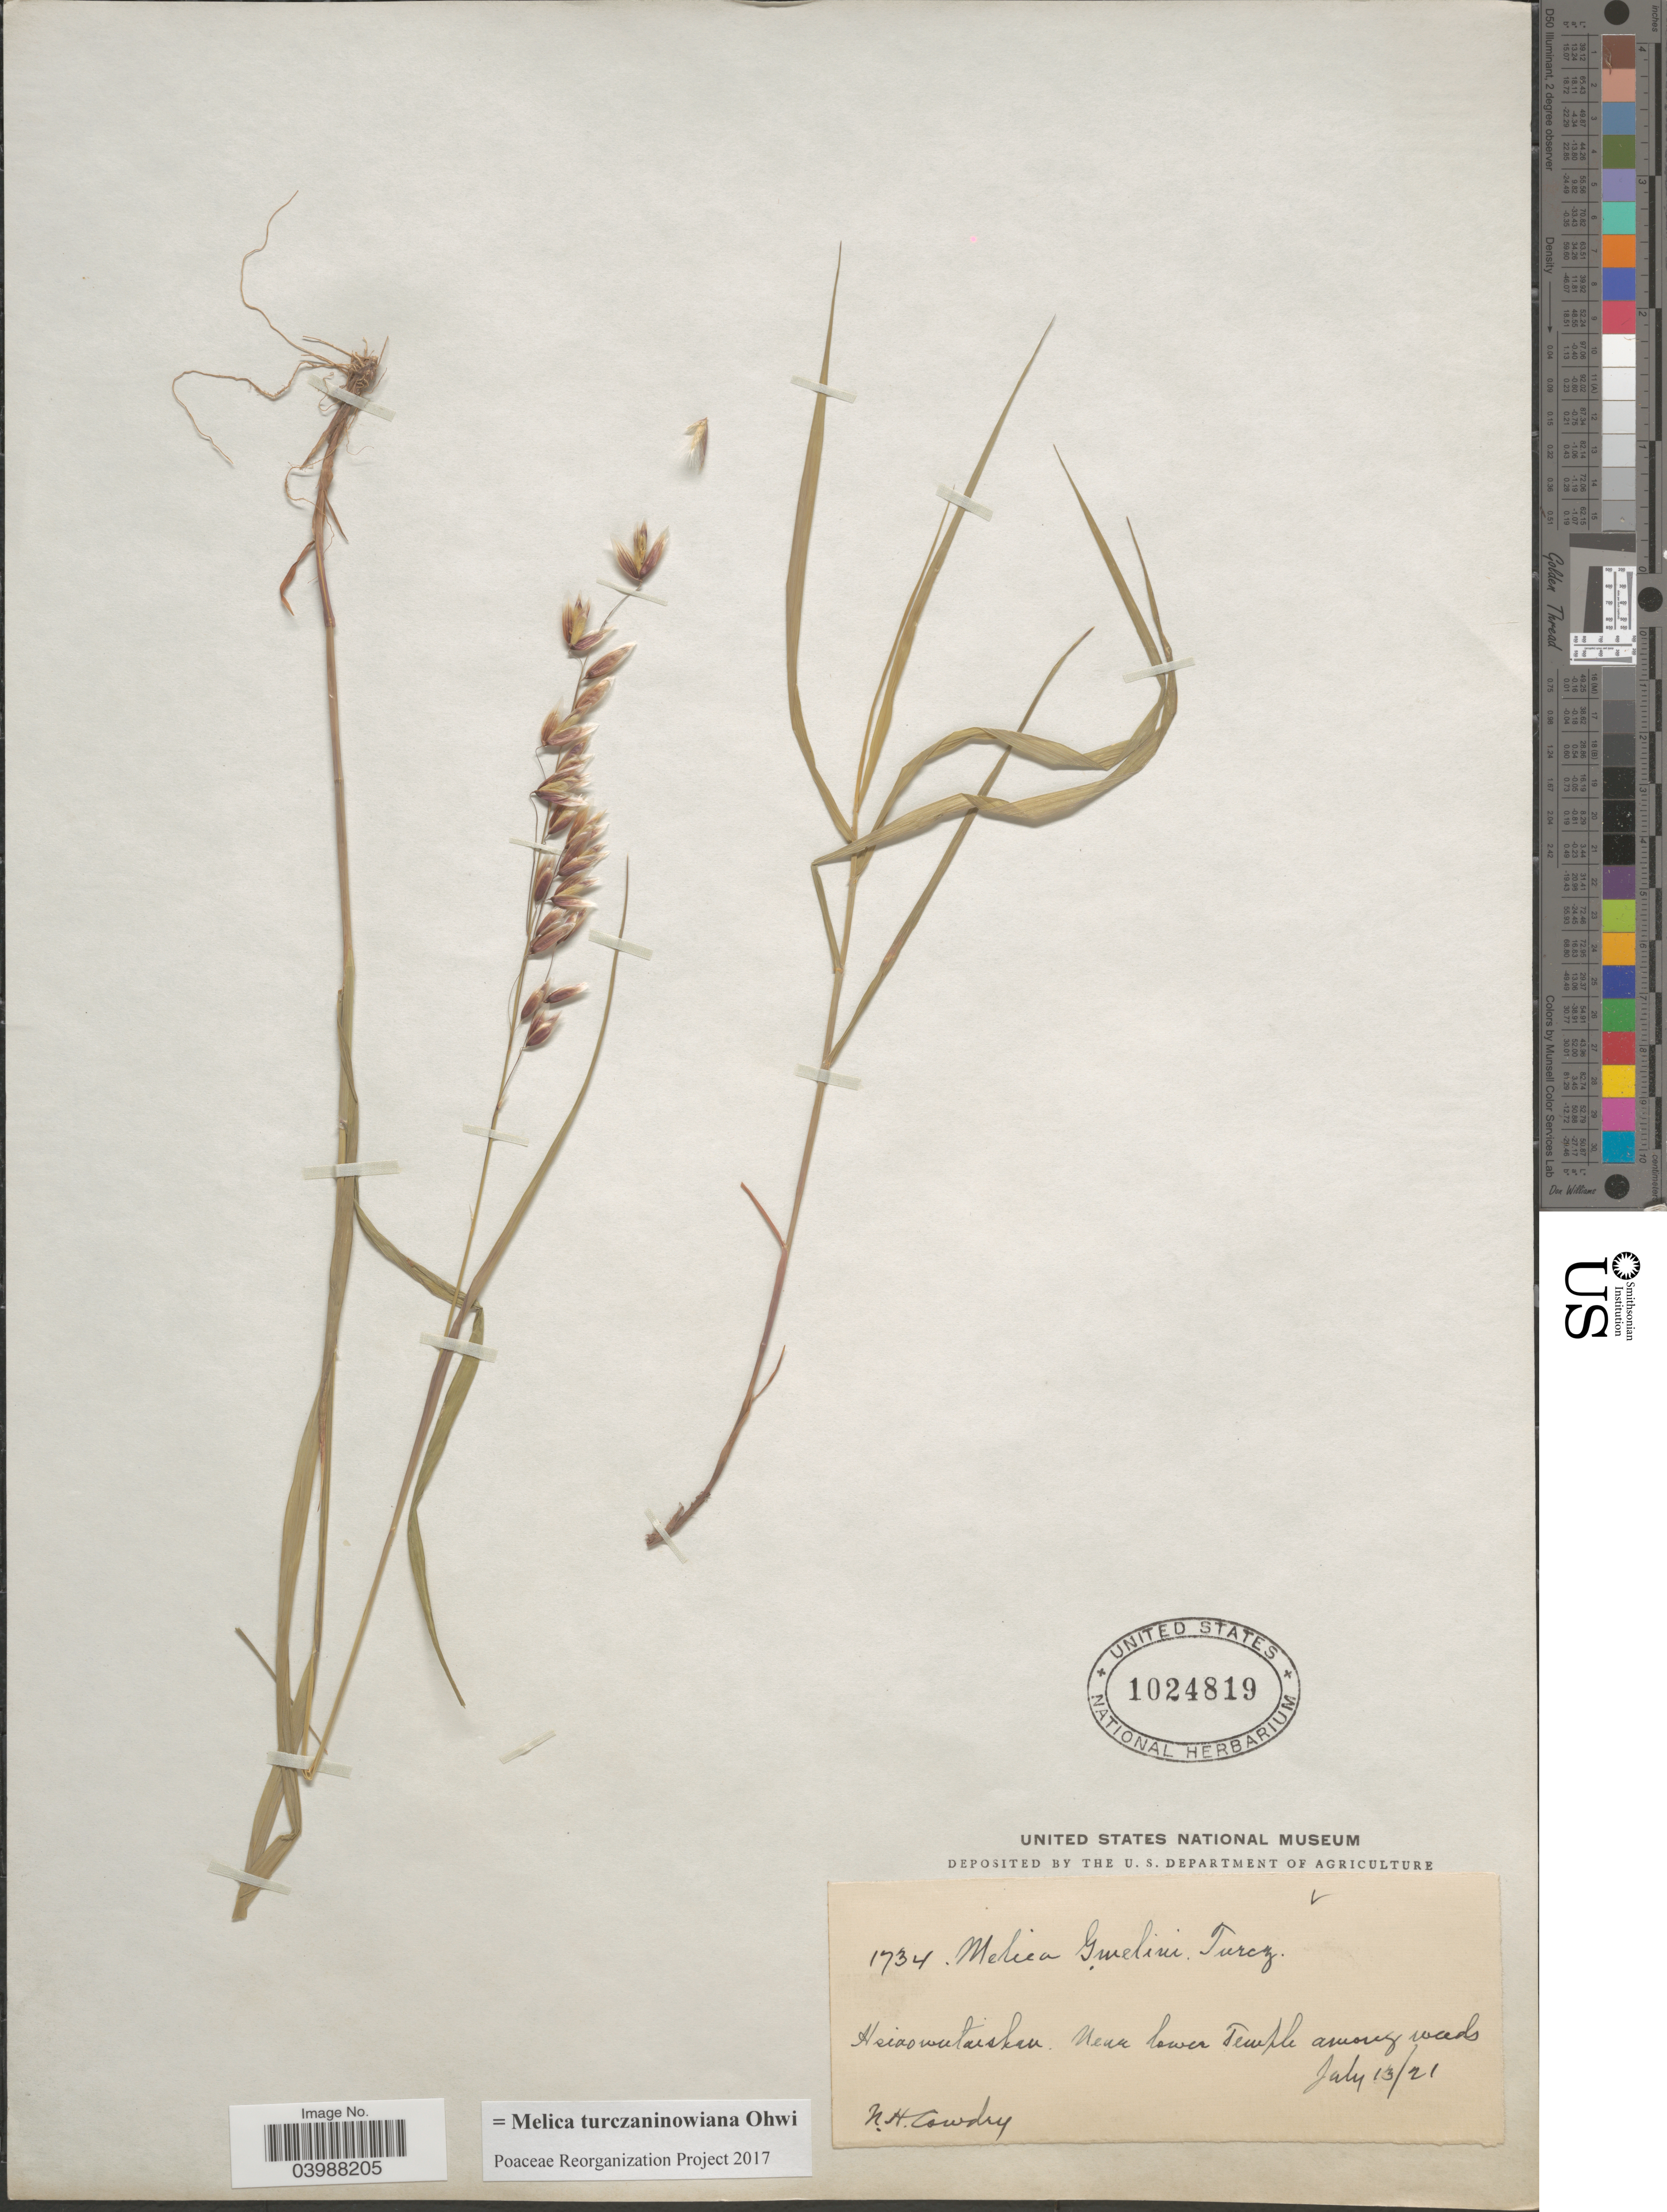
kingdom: Plantae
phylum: Tracheophyta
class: Liliopsida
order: Poales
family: Poaceae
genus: Melica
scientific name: Melica turczaninowiana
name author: Ohwi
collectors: N. H. Cowdry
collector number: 1734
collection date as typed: Transcribed d/m/y: 13/7/21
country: China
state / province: Hebei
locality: Hsiaowutaiskau.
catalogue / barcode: US 1024819